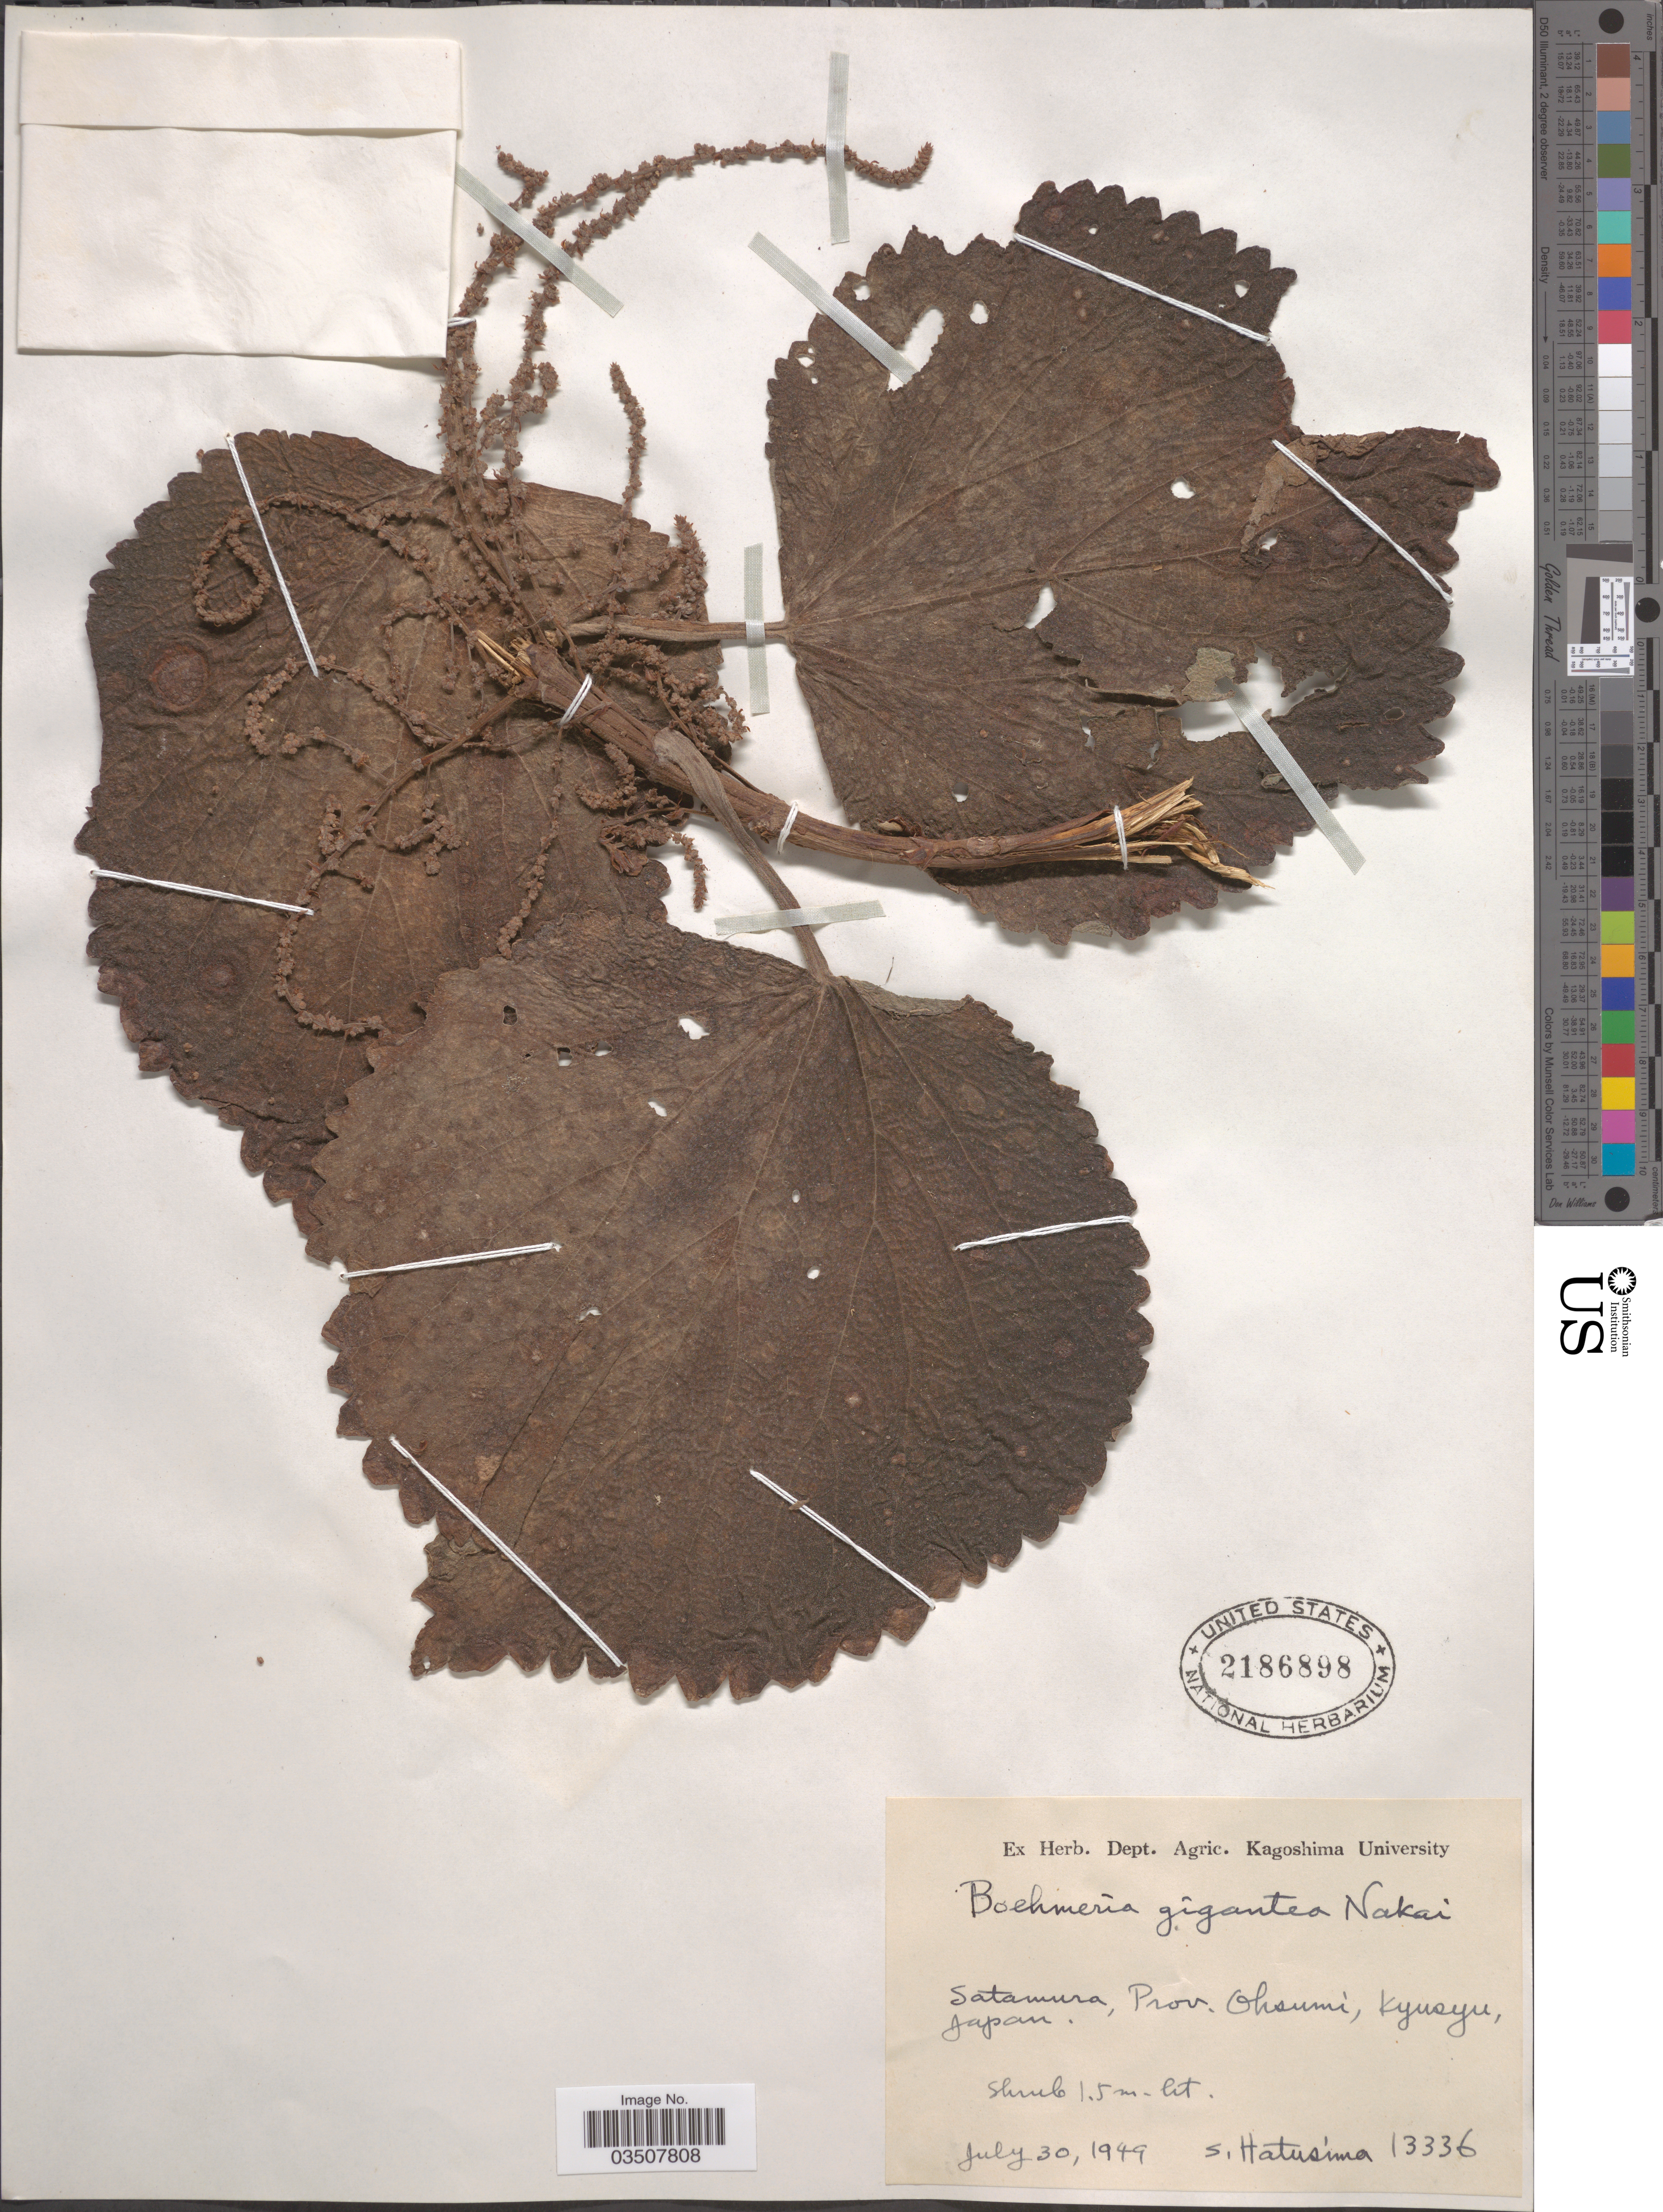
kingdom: Plantae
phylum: Tracheophyta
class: Magnoliopsida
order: Rosales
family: Urticaceae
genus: Boehmeria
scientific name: Boehmeria gigantea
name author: Satake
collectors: S. Hatusima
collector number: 13336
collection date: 1949-07-30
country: Japan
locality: Satamura, Prov. Ohsumi, Kyusyu.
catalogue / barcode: US 2186898